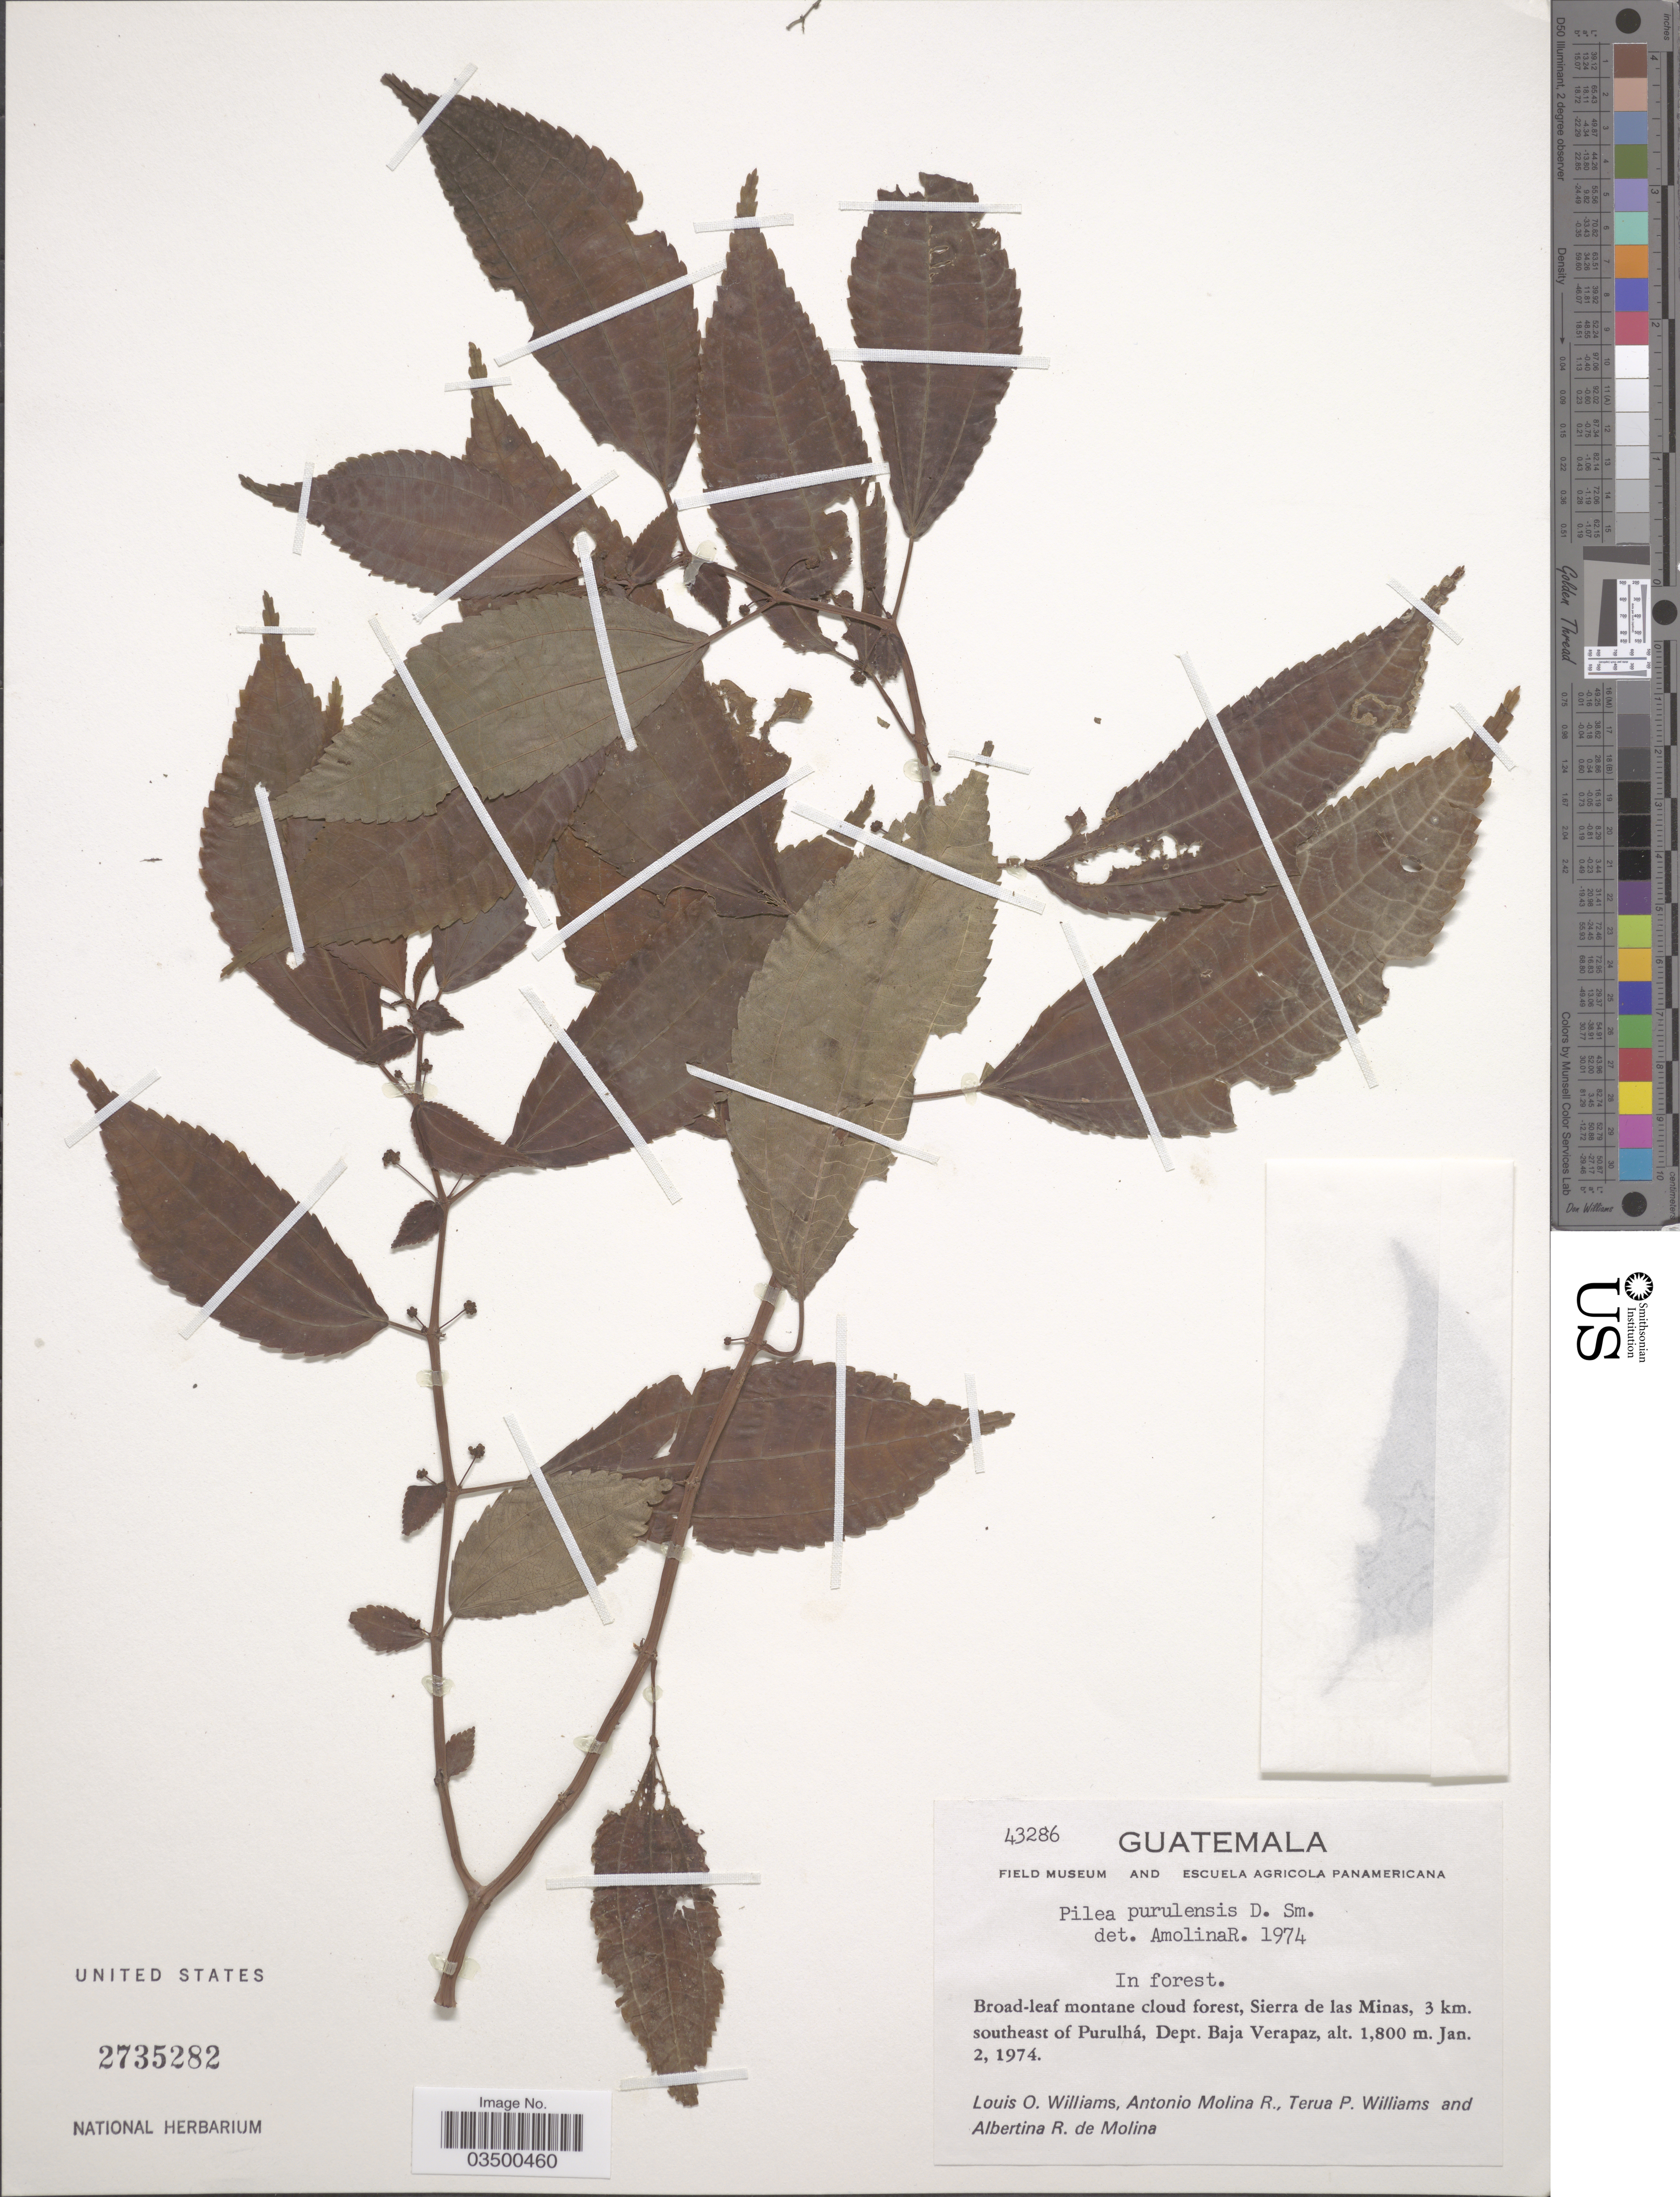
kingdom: Plantae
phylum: Tracheophyta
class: Magnoliopsida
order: Rosales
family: Urticaceae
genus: Pilea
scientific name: Pilea purulensis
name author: Donn. Sm.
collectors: L. O. Williams, A. Molina R., T. Williams & A. R. Molina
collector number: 43286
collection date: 1974-01-02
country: Guatemala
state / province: Baja Verapaz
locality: Sierra de las Minas, 3 km. southeast of Purulhá, Dept. Baja Verapaz.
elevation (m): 1800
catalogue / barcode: US 2735282